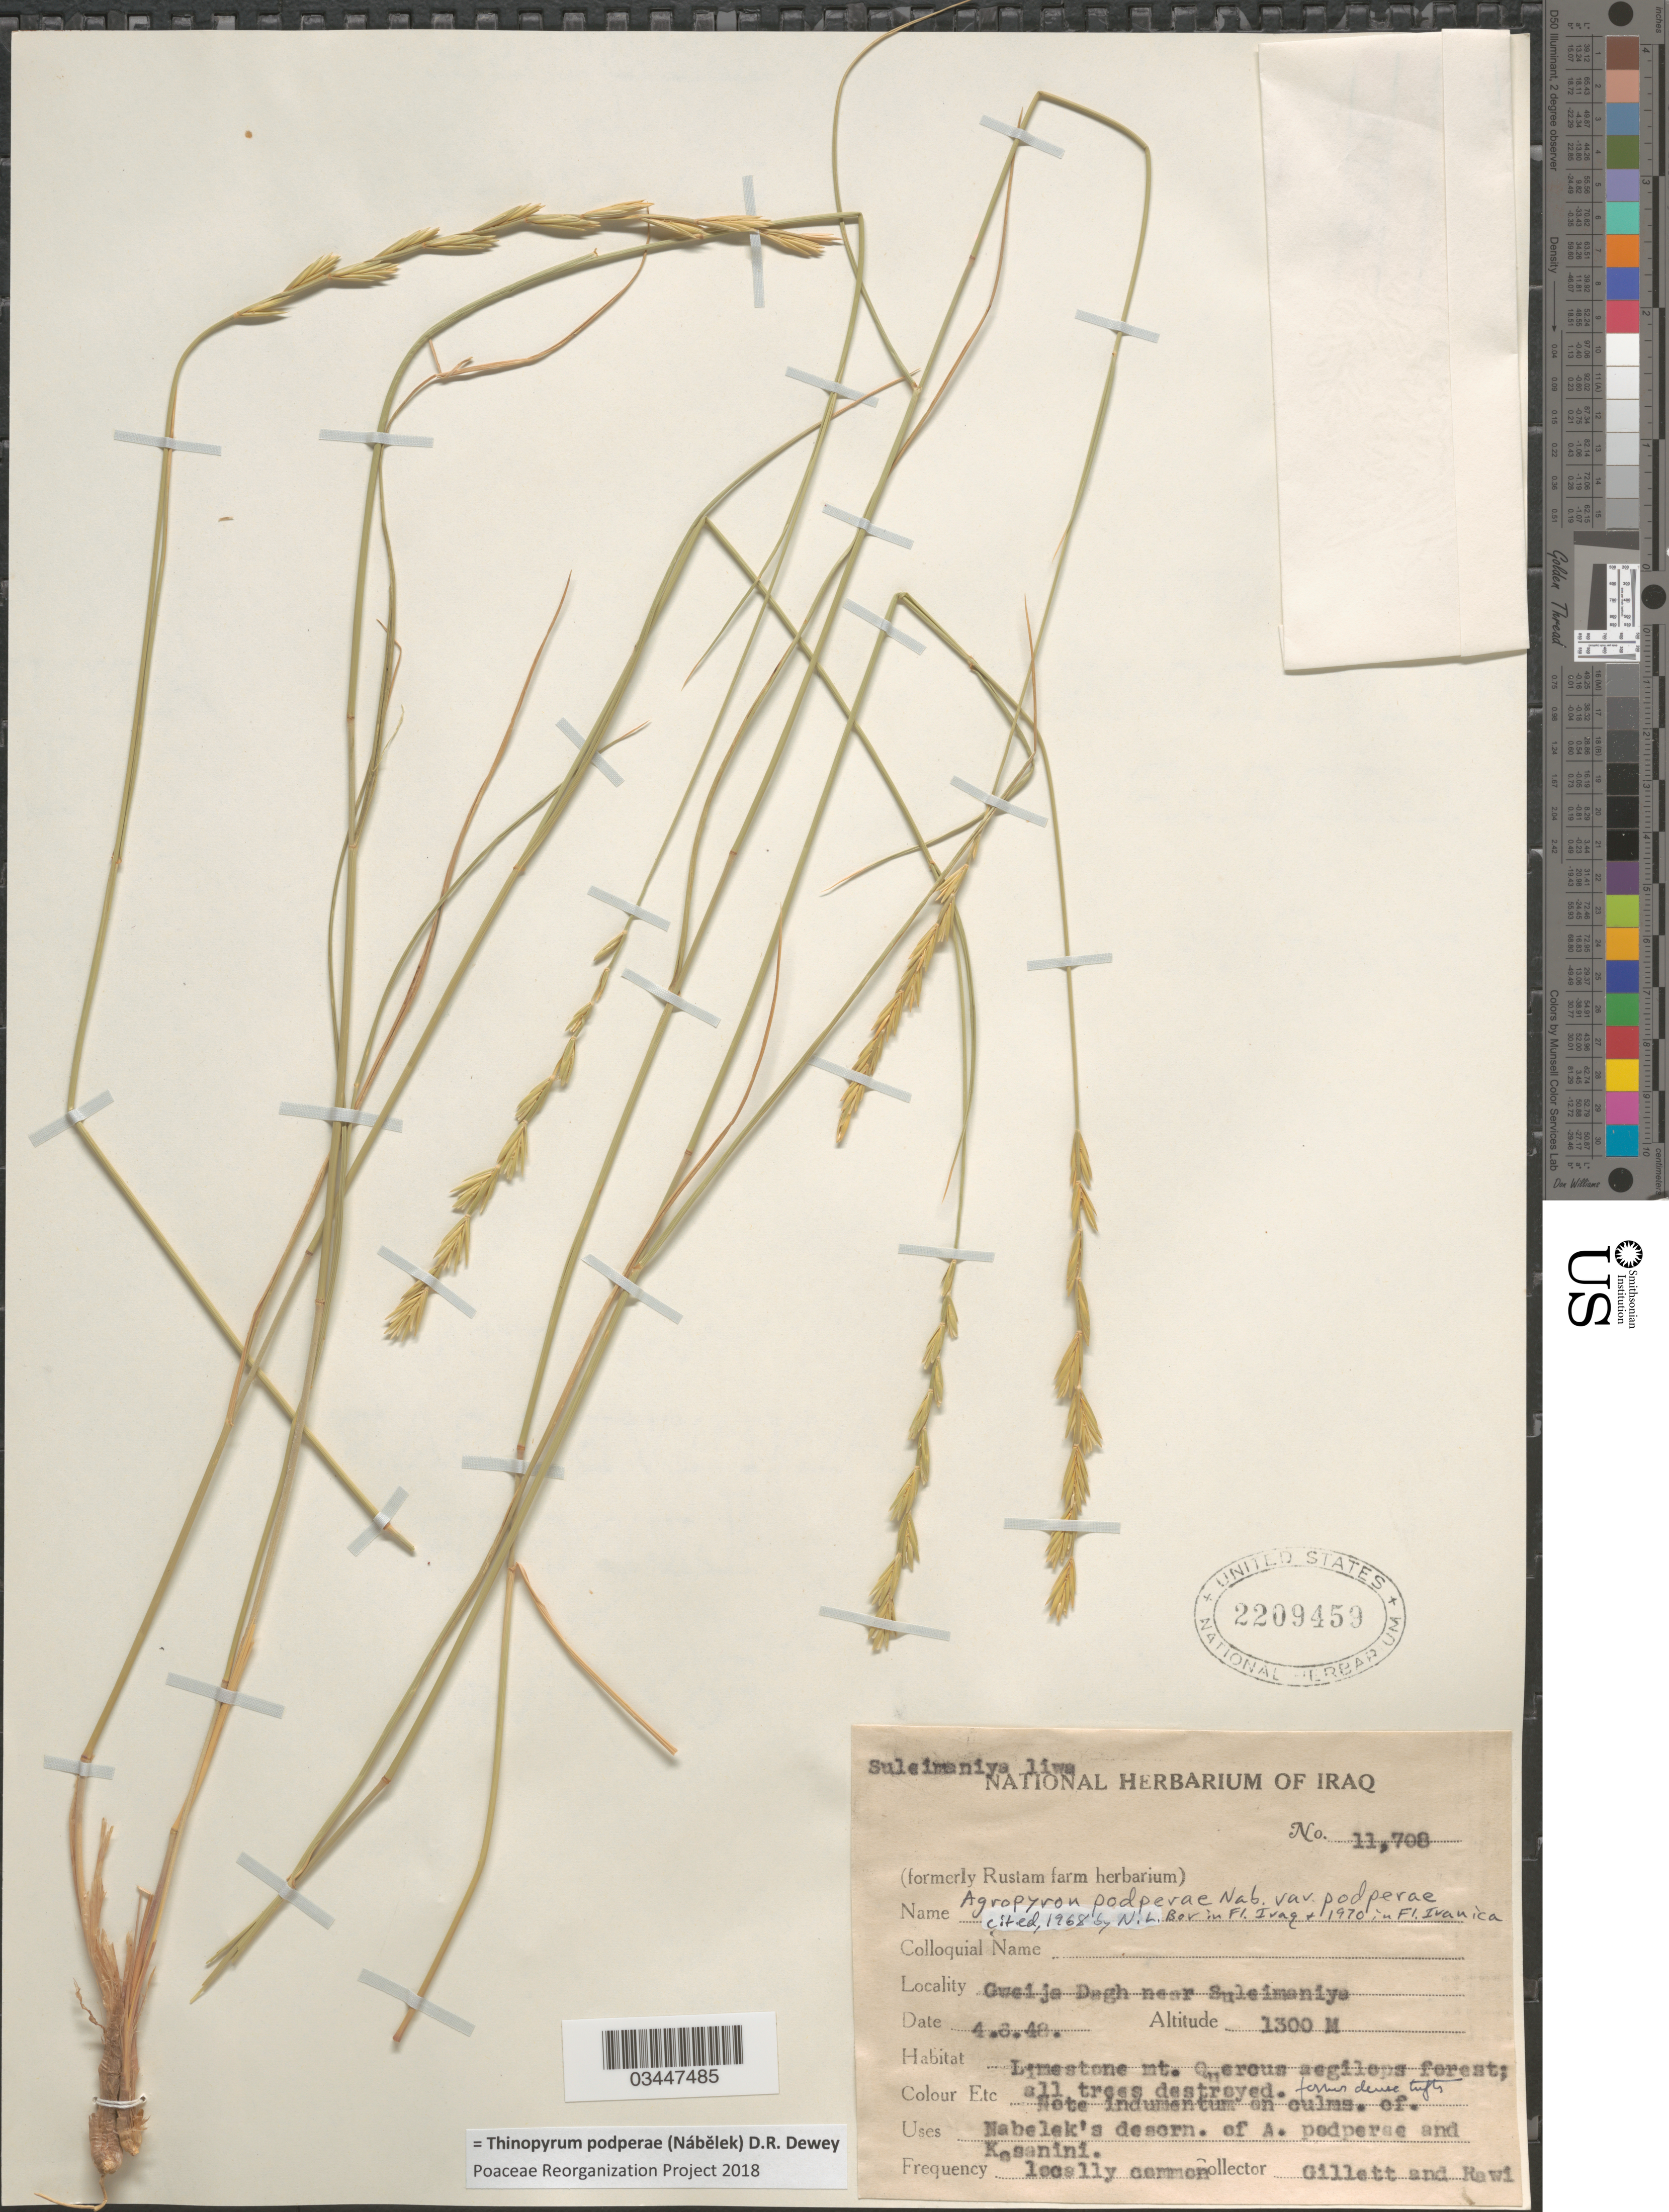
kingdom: Plantae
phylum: Tracheophyta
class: Liliopsida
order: Poales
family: Poaceae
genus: Thinopyrum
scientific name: Thinopyrum podperae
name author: (Nabelek) Dewey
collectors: Gillett, -- & -. Rawi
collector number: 11708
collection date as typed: Transcribed d/m/y: 4/6/48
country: Iraq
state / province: As Sulaymānīyah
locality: Suleimaniya liwa. Gweija Dagh near Suleimaniya.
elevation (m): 1300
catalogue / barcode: US 2209459